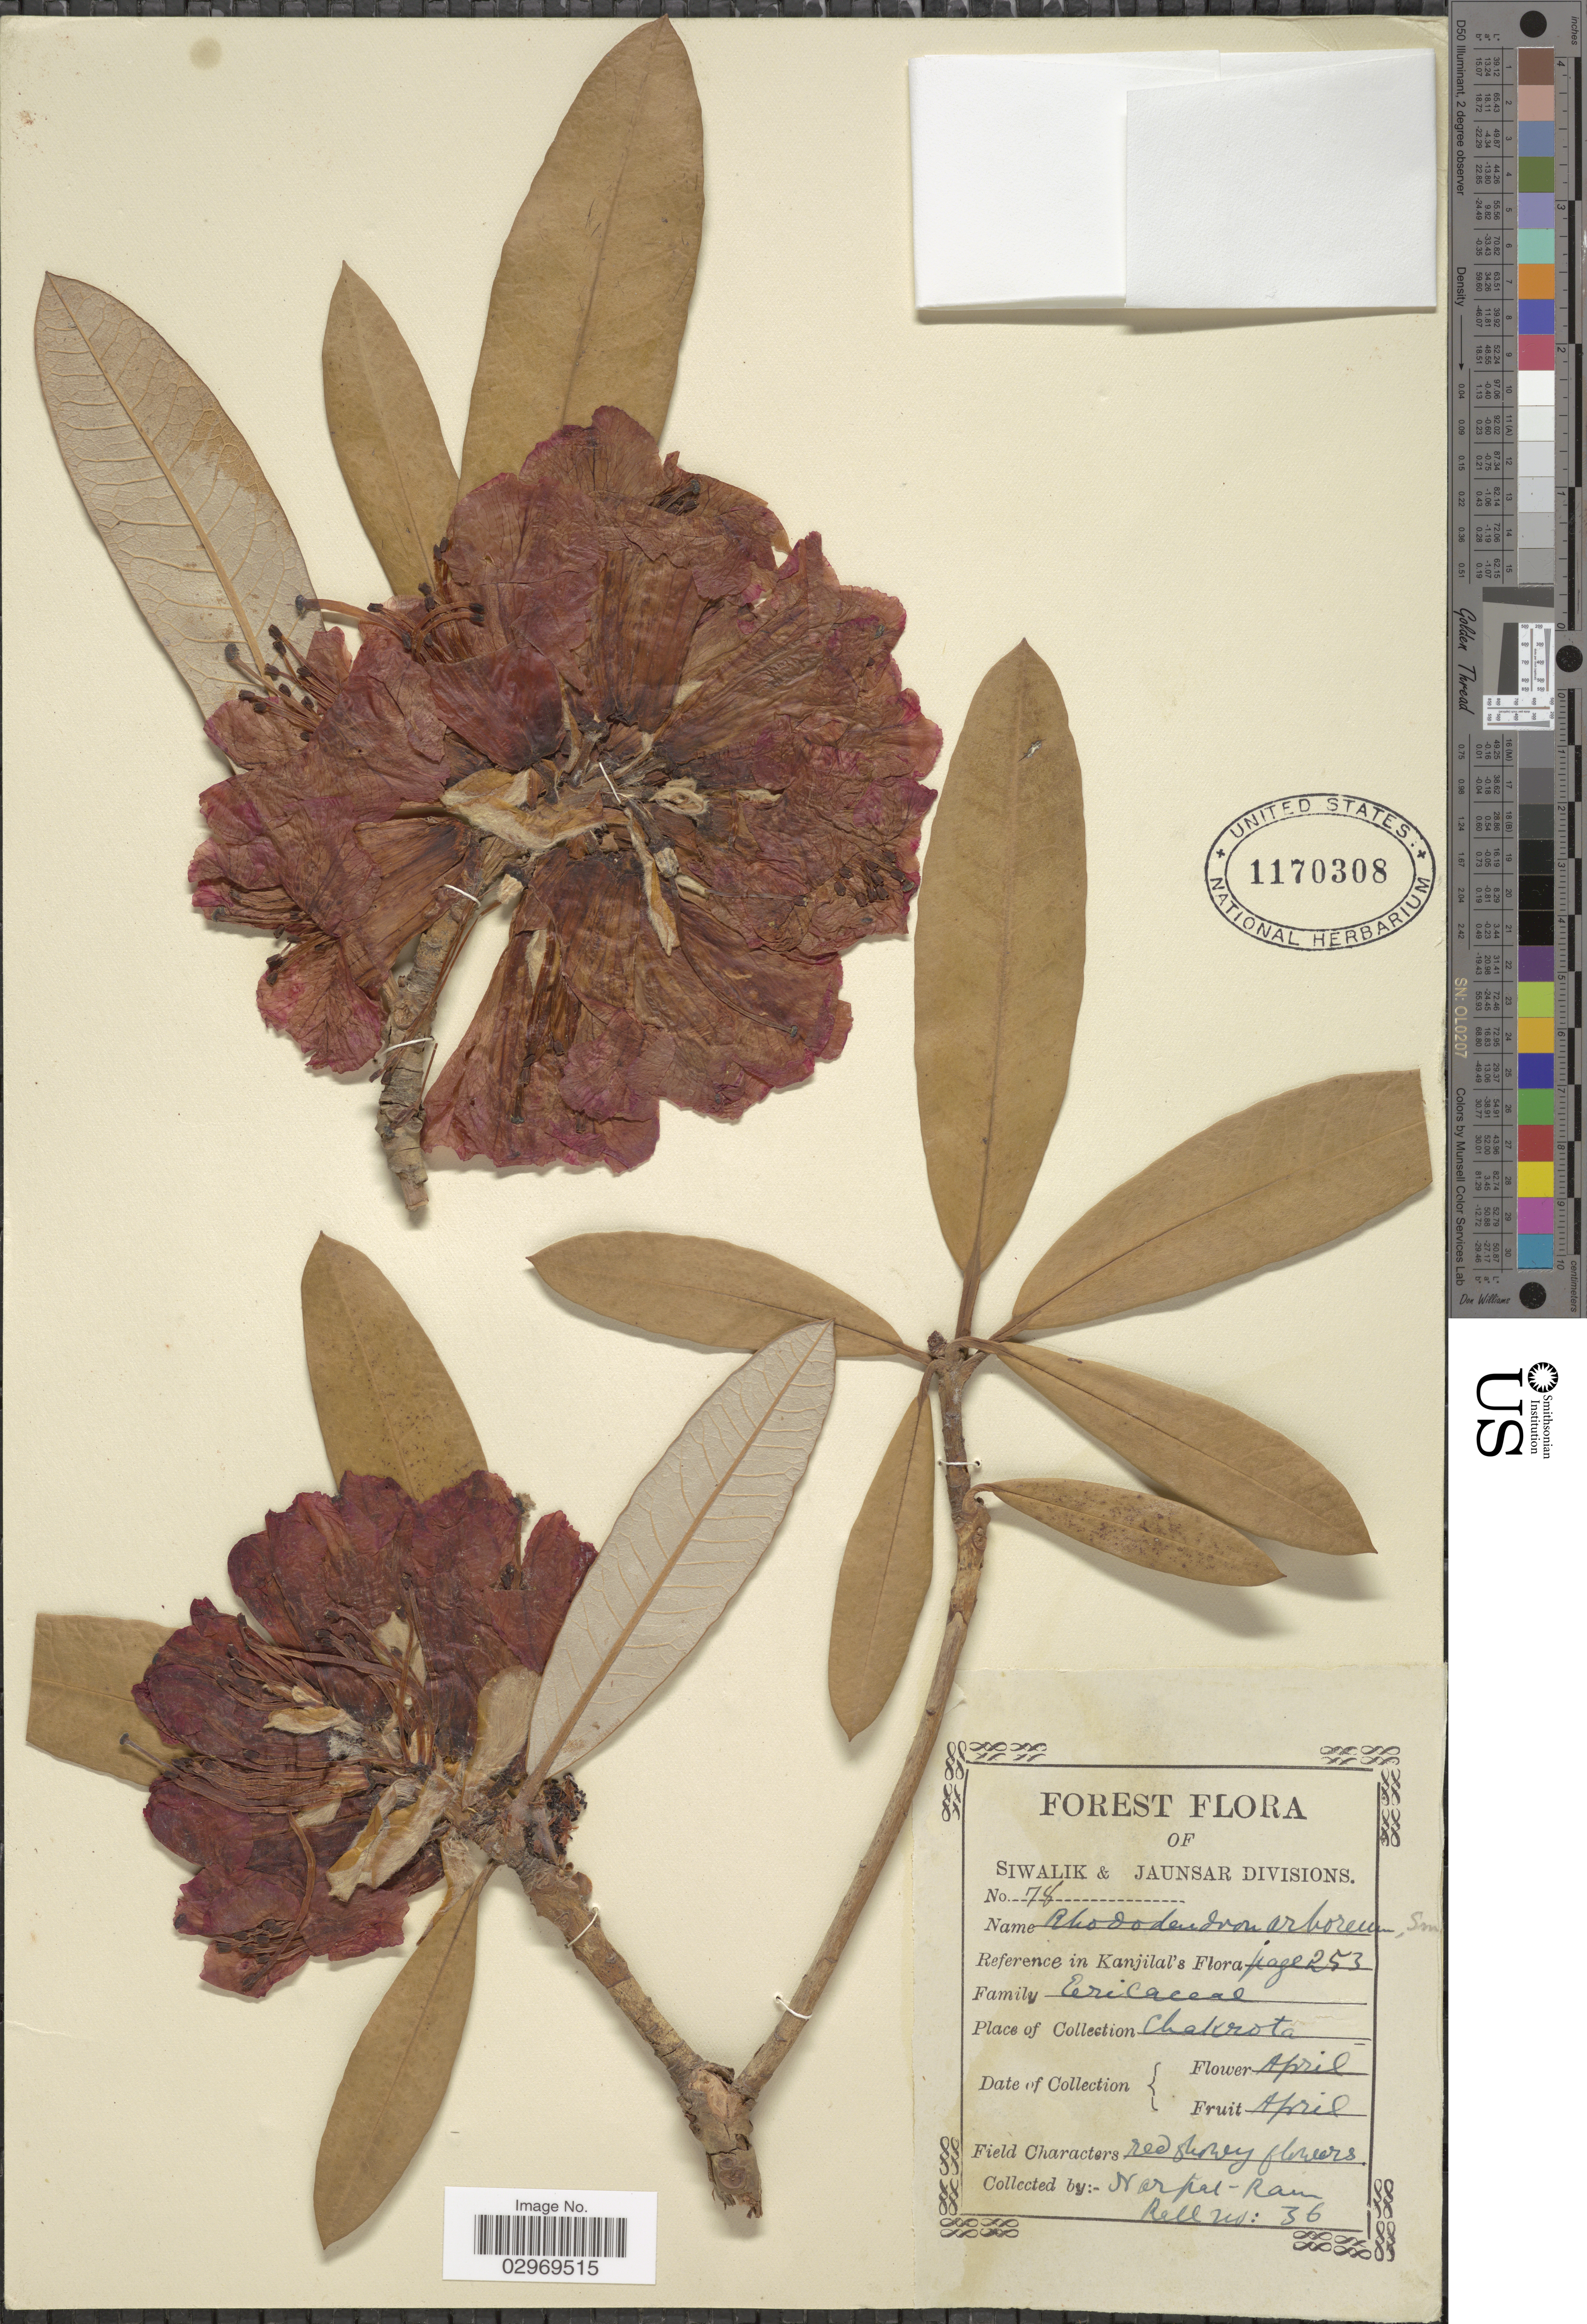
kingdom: Plantae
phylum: Tracheophyta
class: Magnoliopsida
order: Ericales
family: Ericaceae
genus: Rhododendron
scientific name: Rhododendron arboreum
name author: Sm.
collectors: N. Ram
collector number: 36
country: India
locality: Siwalik & Jaunsar Divisions, Kanjilal's Flora, Chakrota.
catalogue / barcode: US 1170308